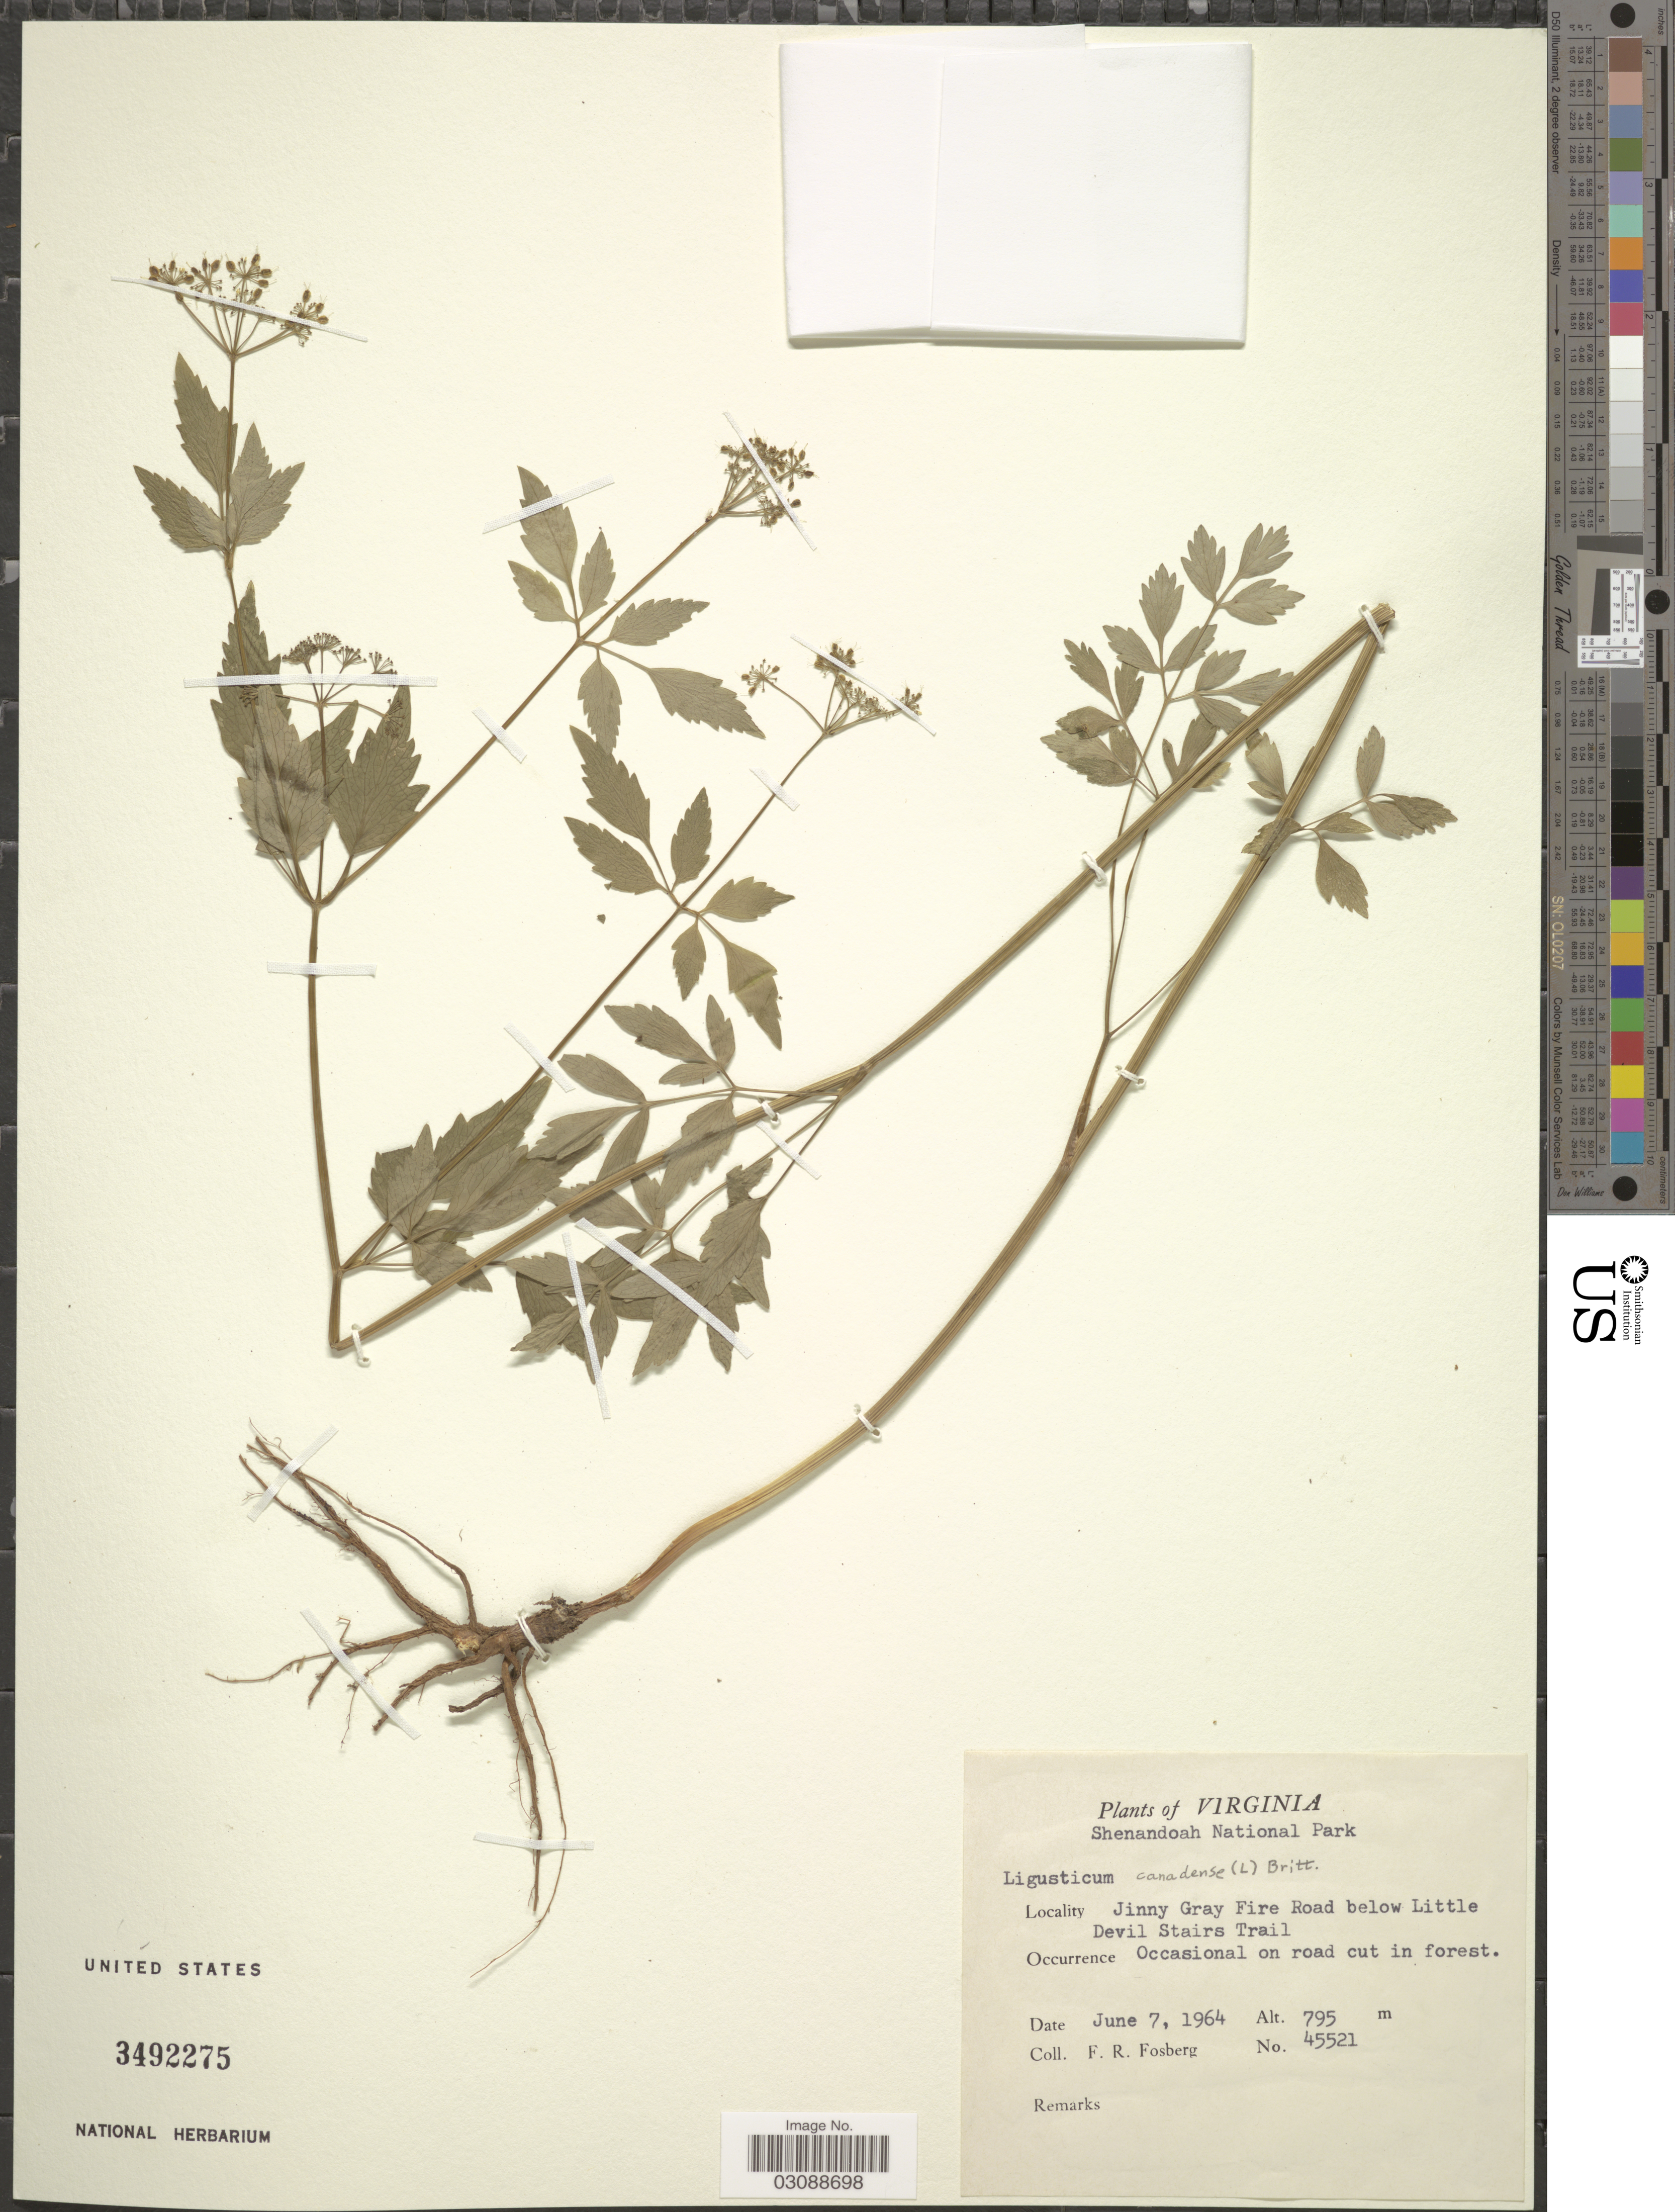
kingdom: Plantae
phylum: Tracheophyta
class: Magnoliopsida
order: Apiales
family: Apiaceae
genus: Ligusticum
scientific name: Ligusticum canadense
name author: (L.) Britton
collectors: F. R. Fosberg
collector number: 45521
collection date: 1964-06-07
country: United States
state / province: Virginia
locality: Shenandoah National Park. Jinny Gray Fire Road below Little Devil Stairs Trail.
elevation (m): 795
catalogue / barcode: US 3492275